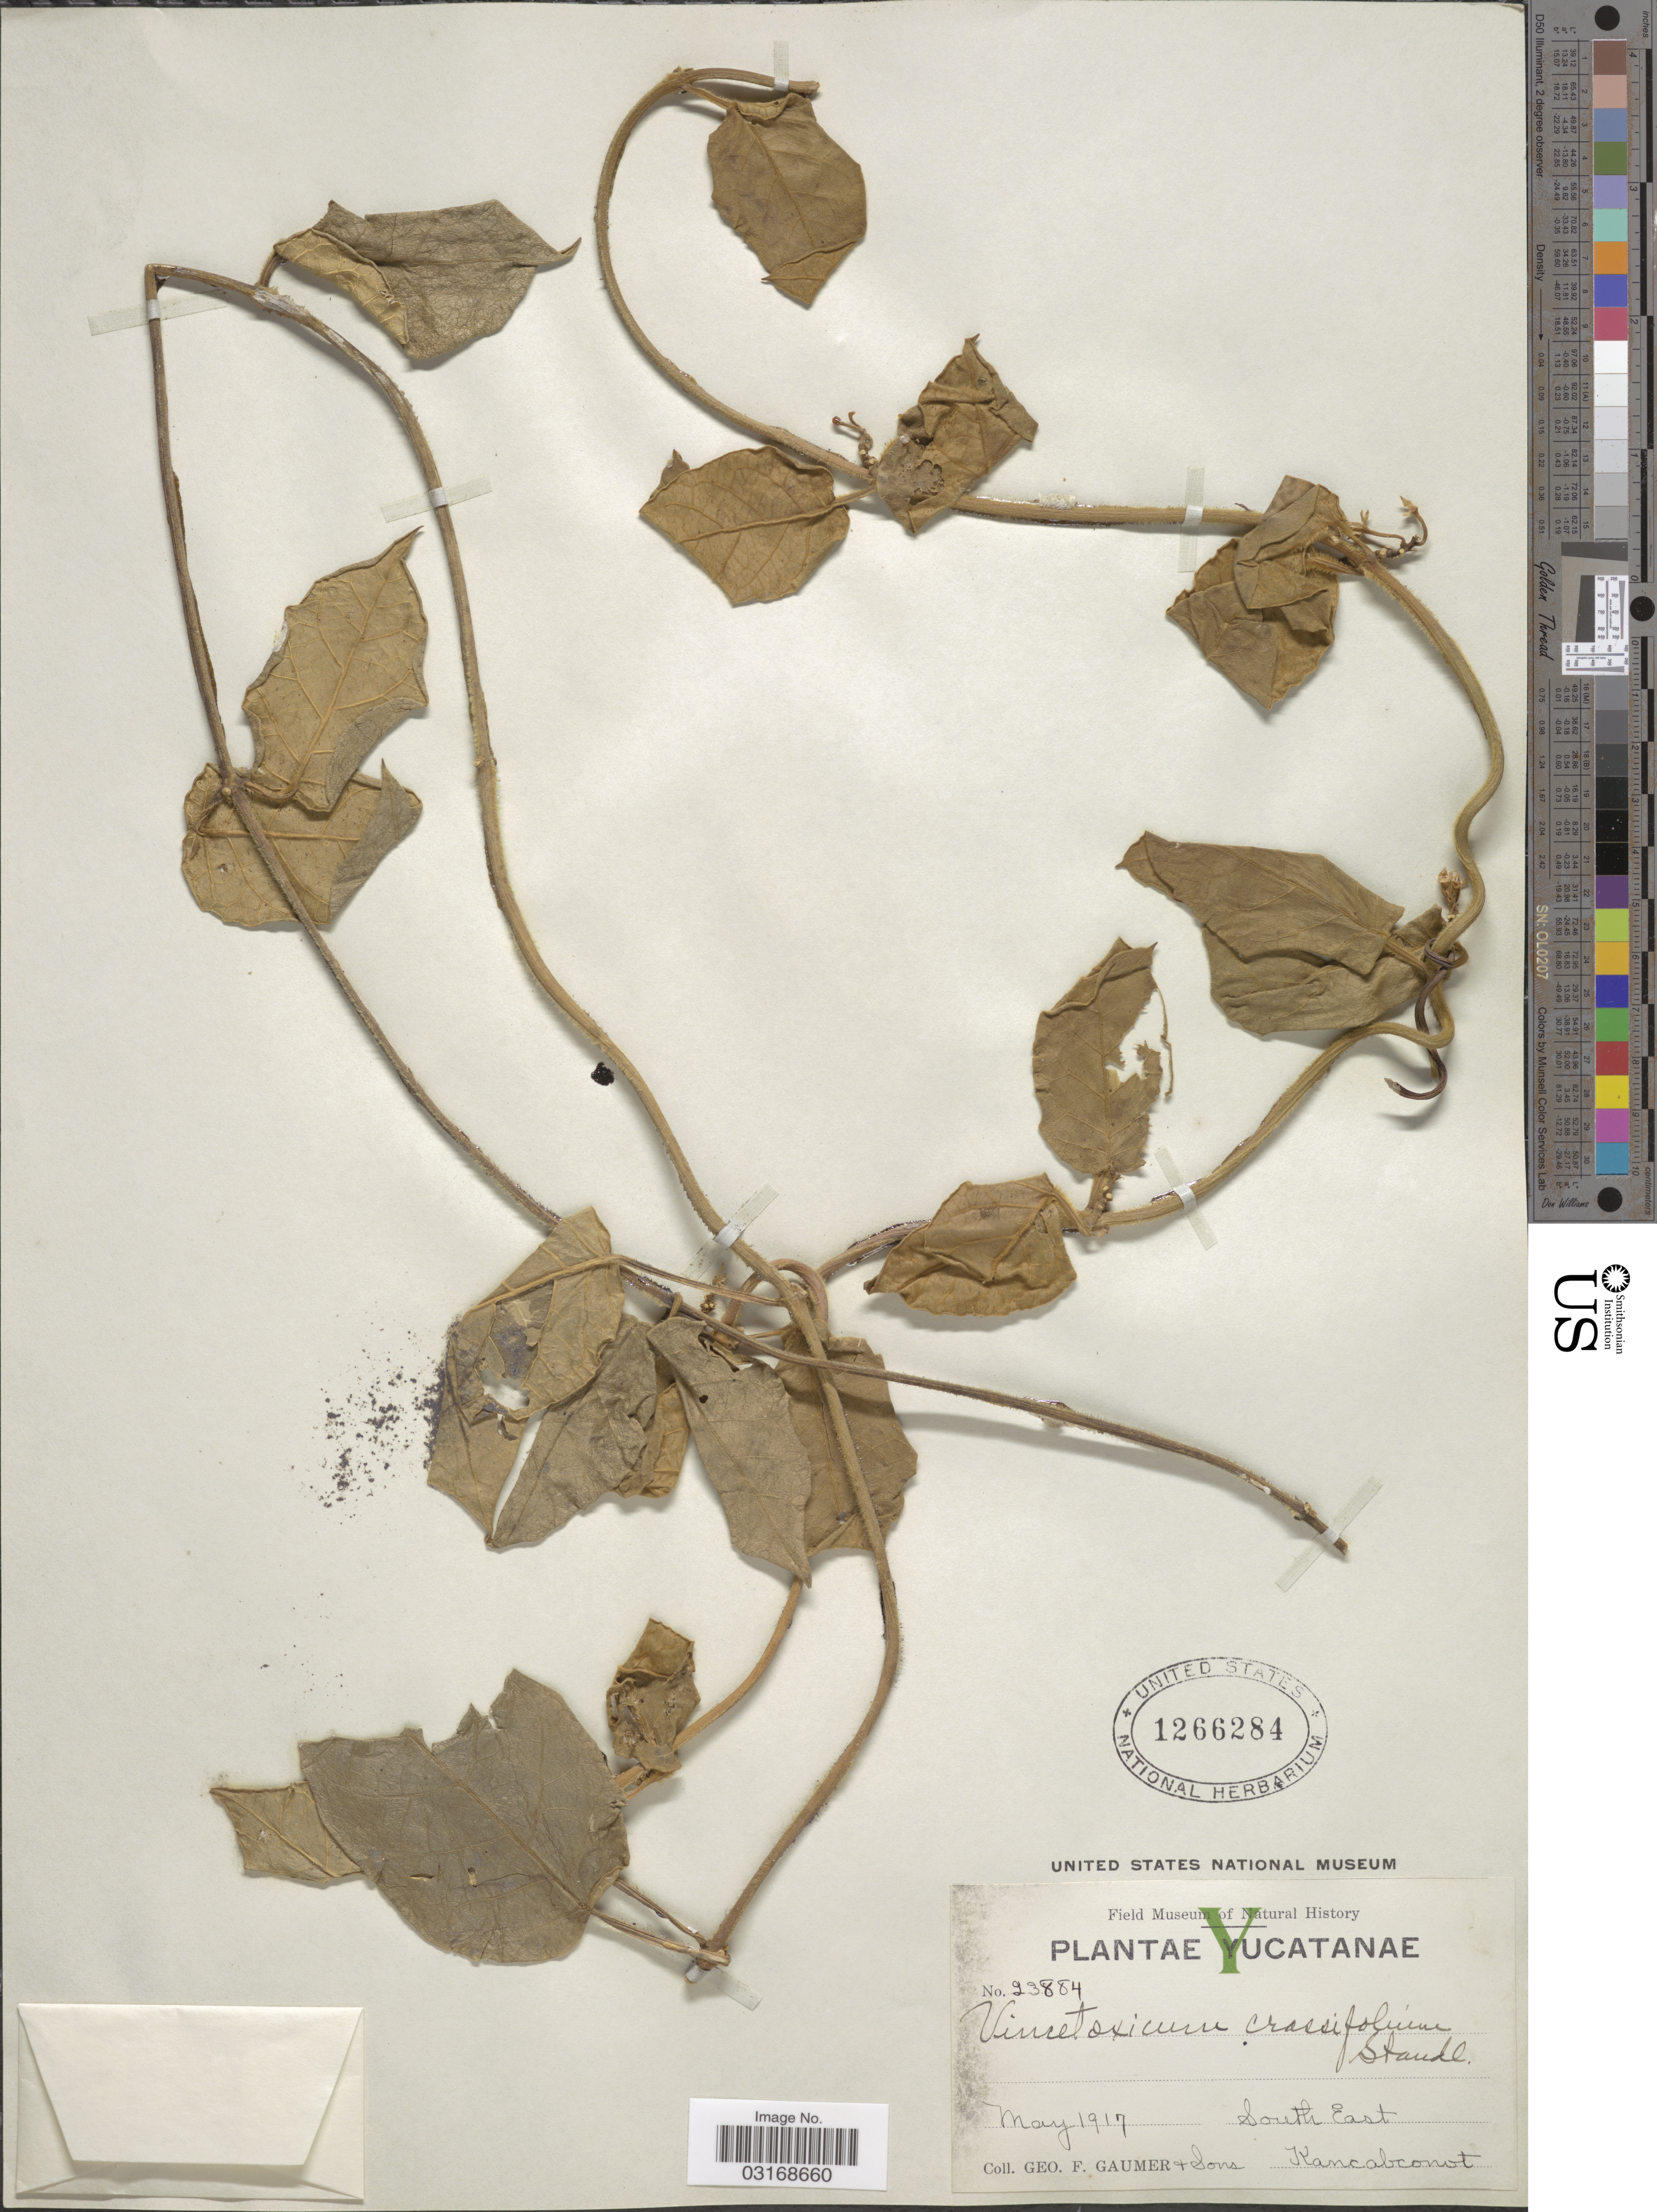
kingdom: Plantae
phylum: Tracheophyta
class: Magnoliopsida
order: Gentianales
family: Apocynaceae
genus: Matelea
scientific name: Matelea crassifolia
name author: Woodson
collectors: G. Guamer & Sons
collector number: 23884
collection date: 1917-05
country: Mexico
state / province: Yucatán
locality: Yucatanae. South East. Kancabconot.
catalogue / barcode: US 1266284